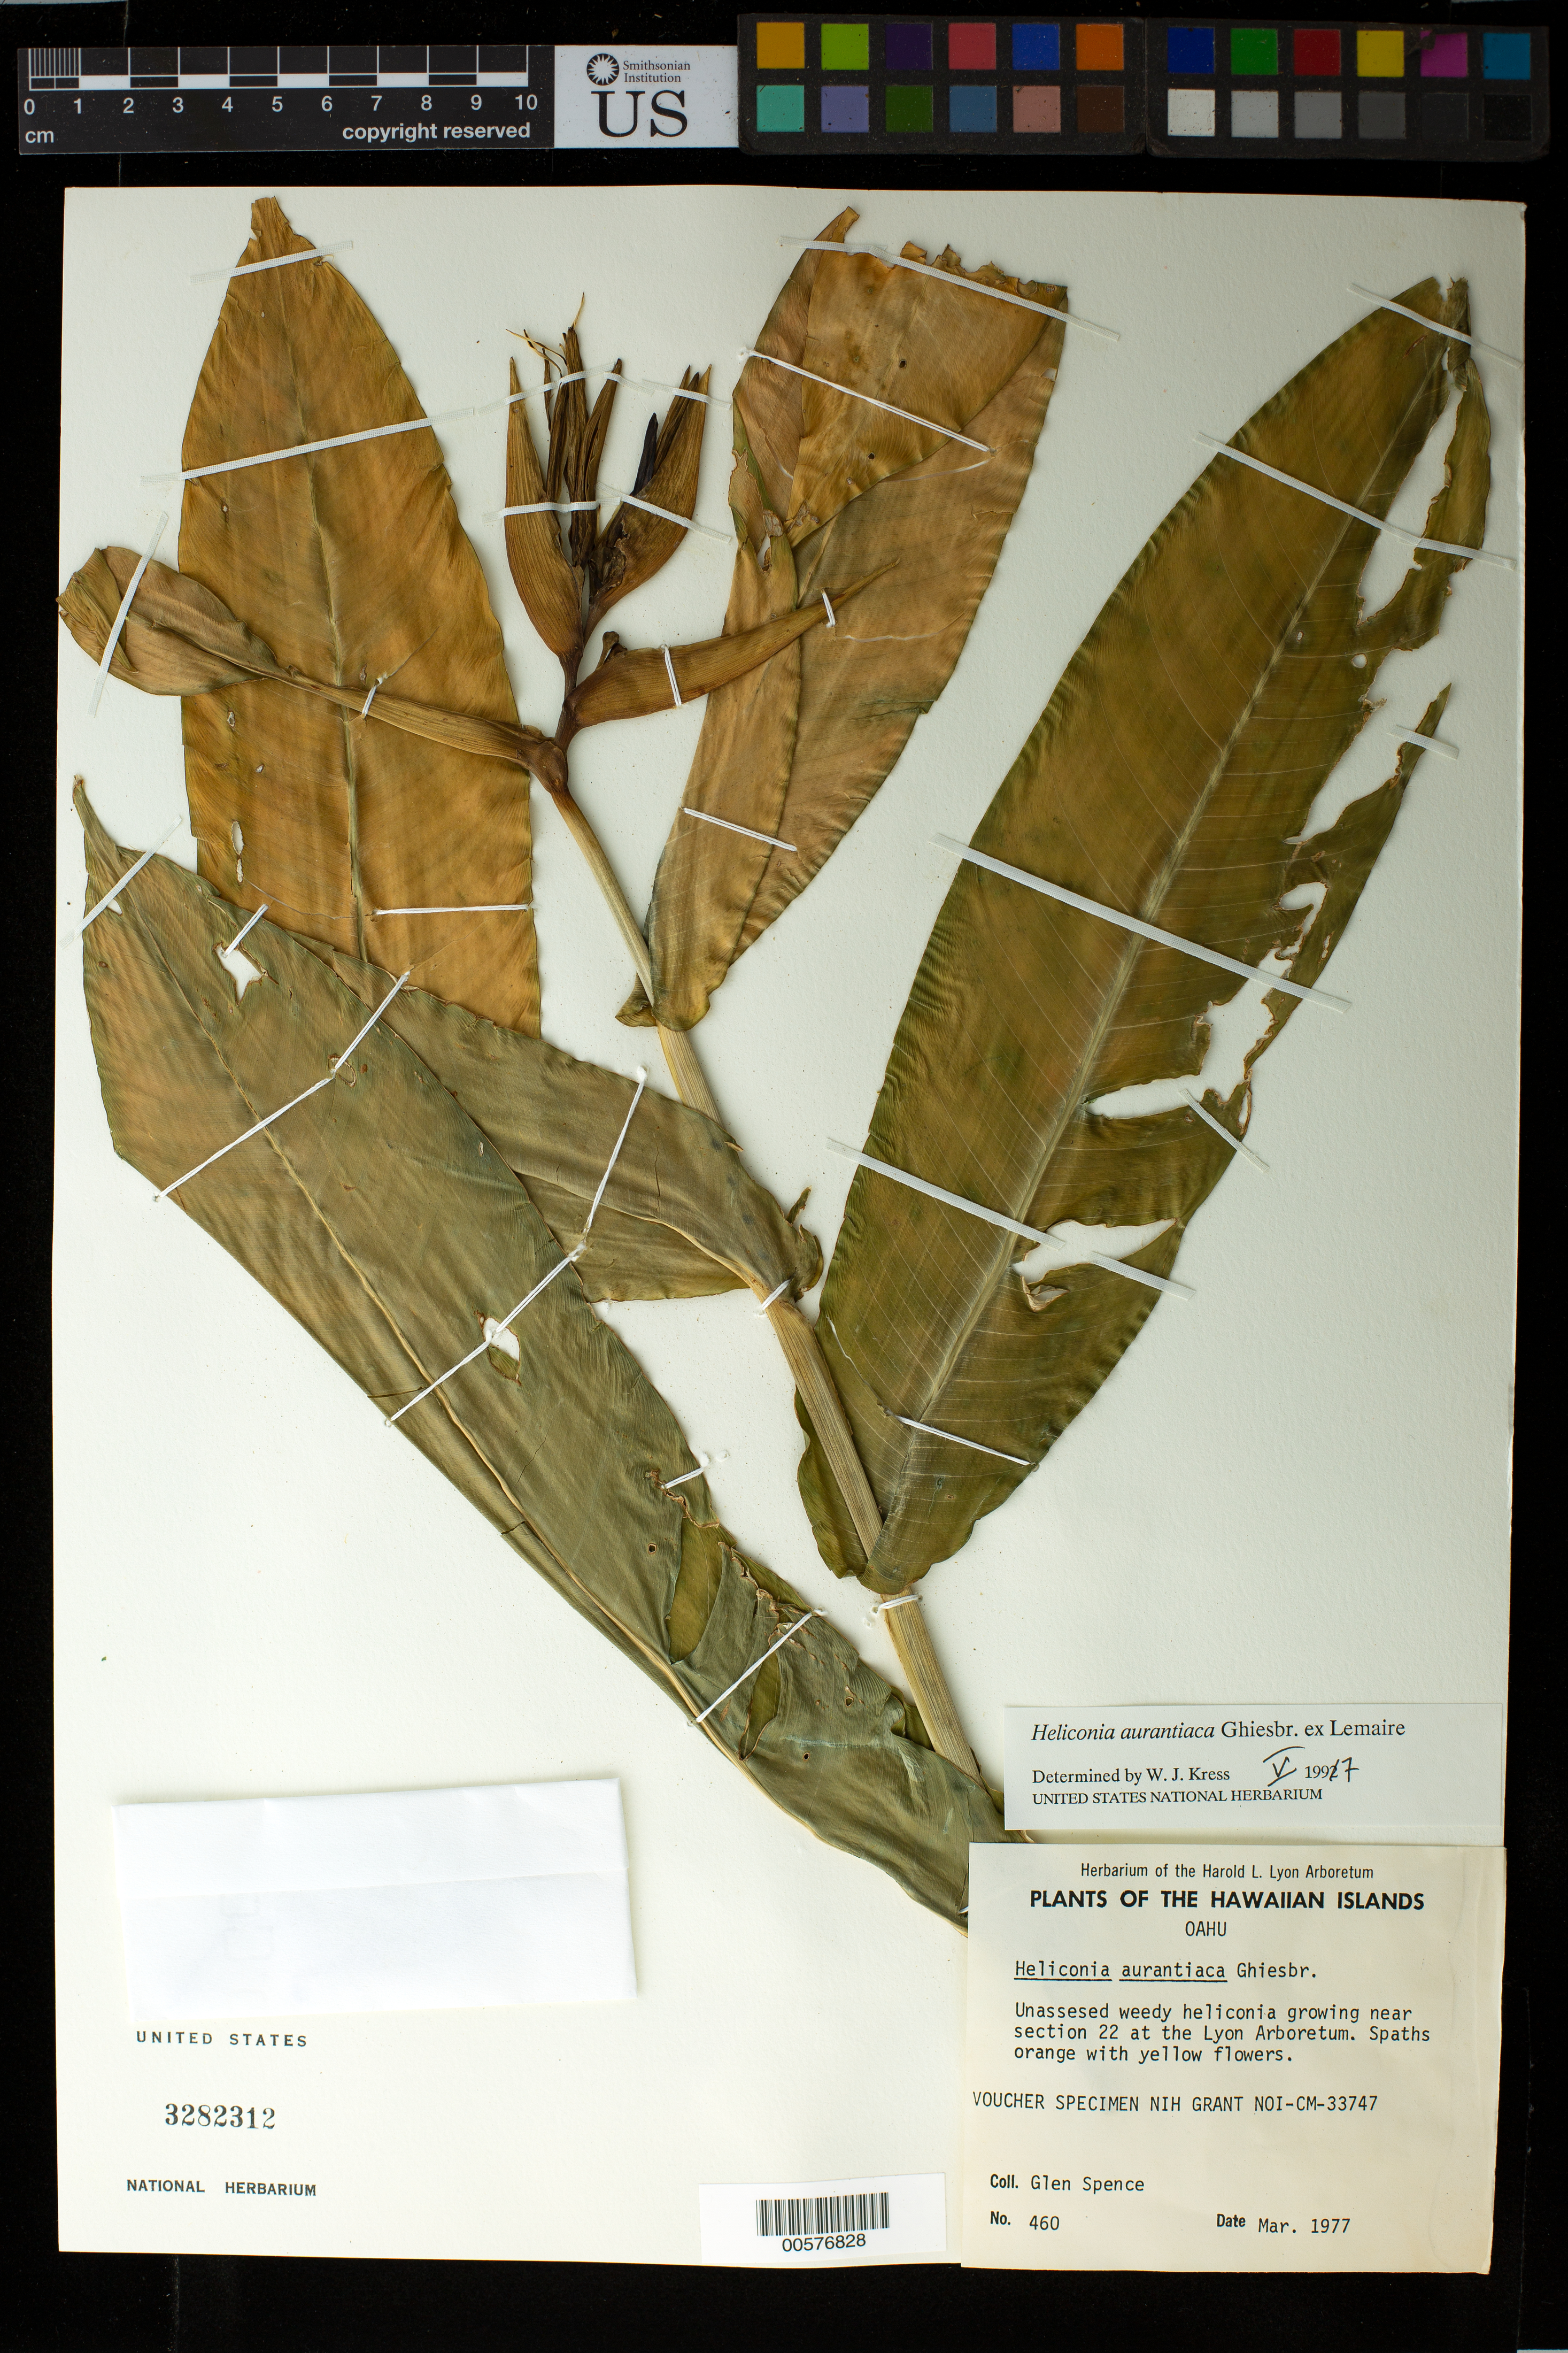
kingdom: Plantae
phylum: Tracheophyta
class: Liliopsida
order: Zingiberales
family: Heliconiaceae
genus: Heliconia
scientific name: Heliconia aurantiaca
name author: Ghiesbr. ex Lem.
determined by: Kress, W. J., (US), Smithsonian Institution - National Museum of Natural History (UNITED STATES)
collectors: G. Spence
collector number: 460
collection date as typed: Mar 1977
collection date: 1977-03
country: United States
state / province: Hawaii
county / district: Honolulu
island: Oahu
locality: growning near section 22 at the Lyon Arboretum.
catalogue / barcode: US 3282312